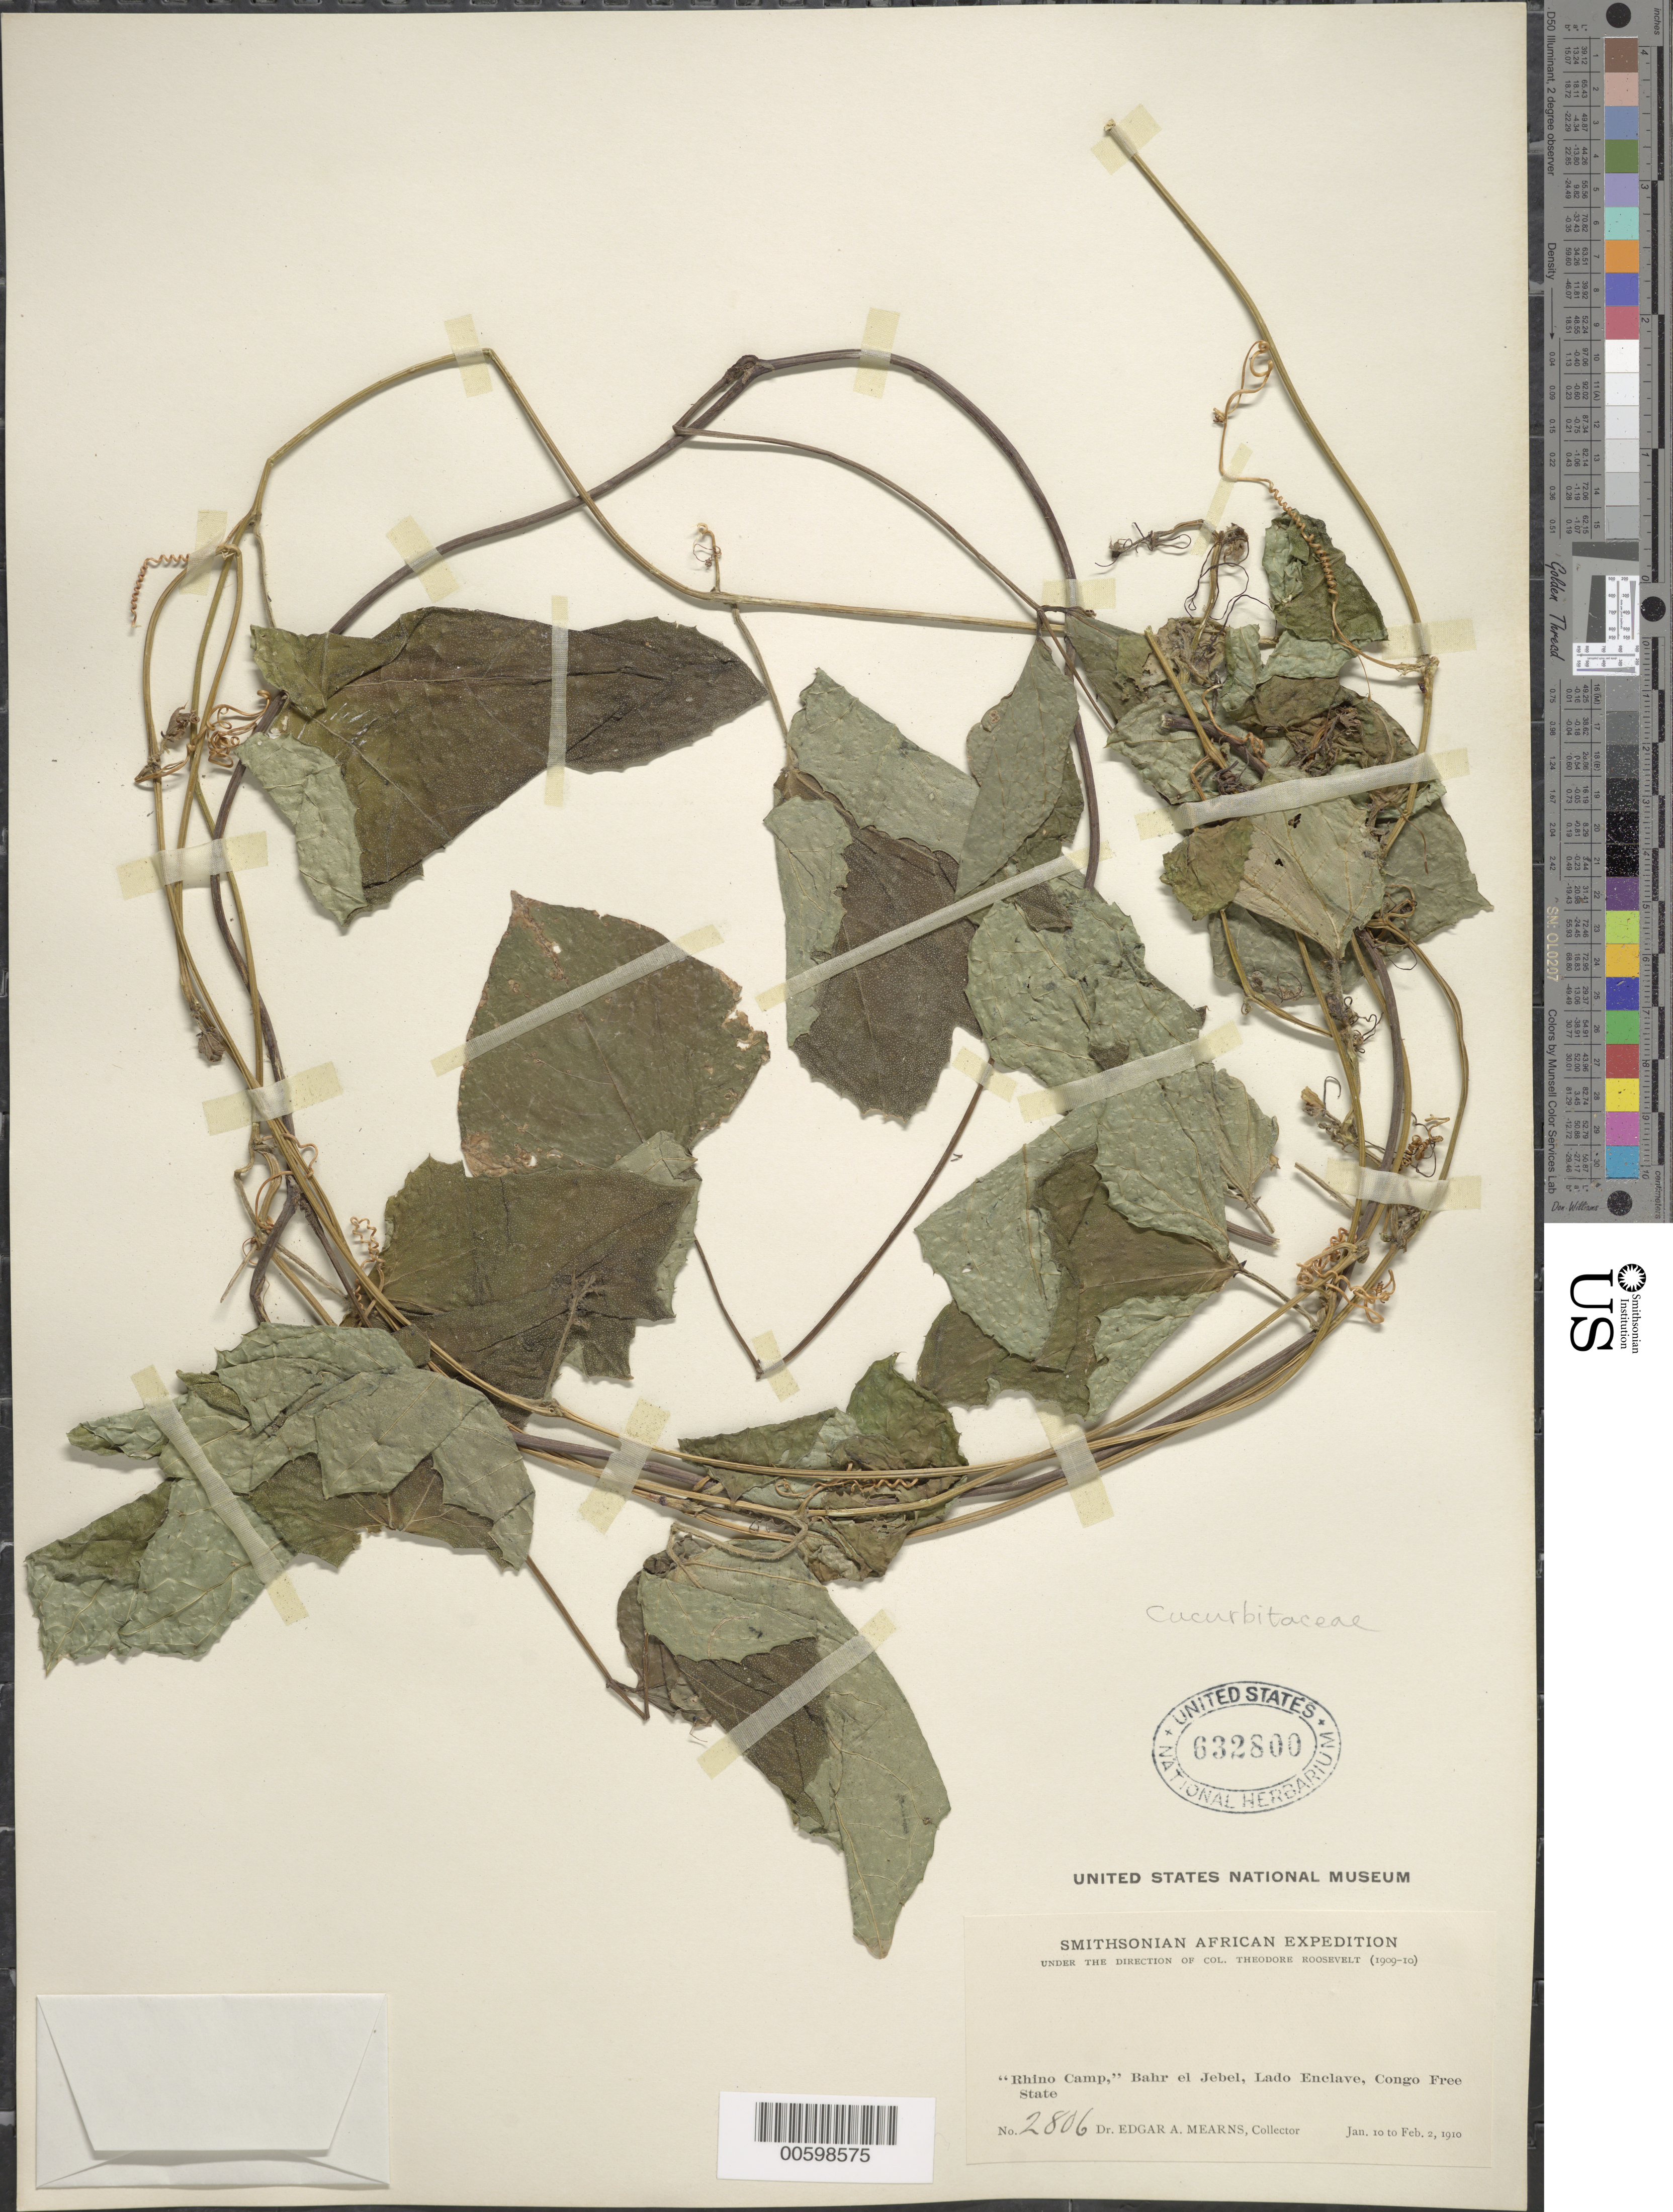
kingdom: Plantae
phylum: Tracheophyta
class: Magnoliopsida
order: Cucurbitales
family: Cucurbitaceae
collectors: E. A. Mearns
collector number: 2806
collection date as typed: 10 Jan 1910 to 02 Feb 1910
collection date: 1910-01-10/1910-02-02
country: South Sudan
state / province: Central Equatoria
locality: "Rhino Camp", Bahr el Jebel, Lado Enclave, Congo Free State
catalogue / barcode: US 632800